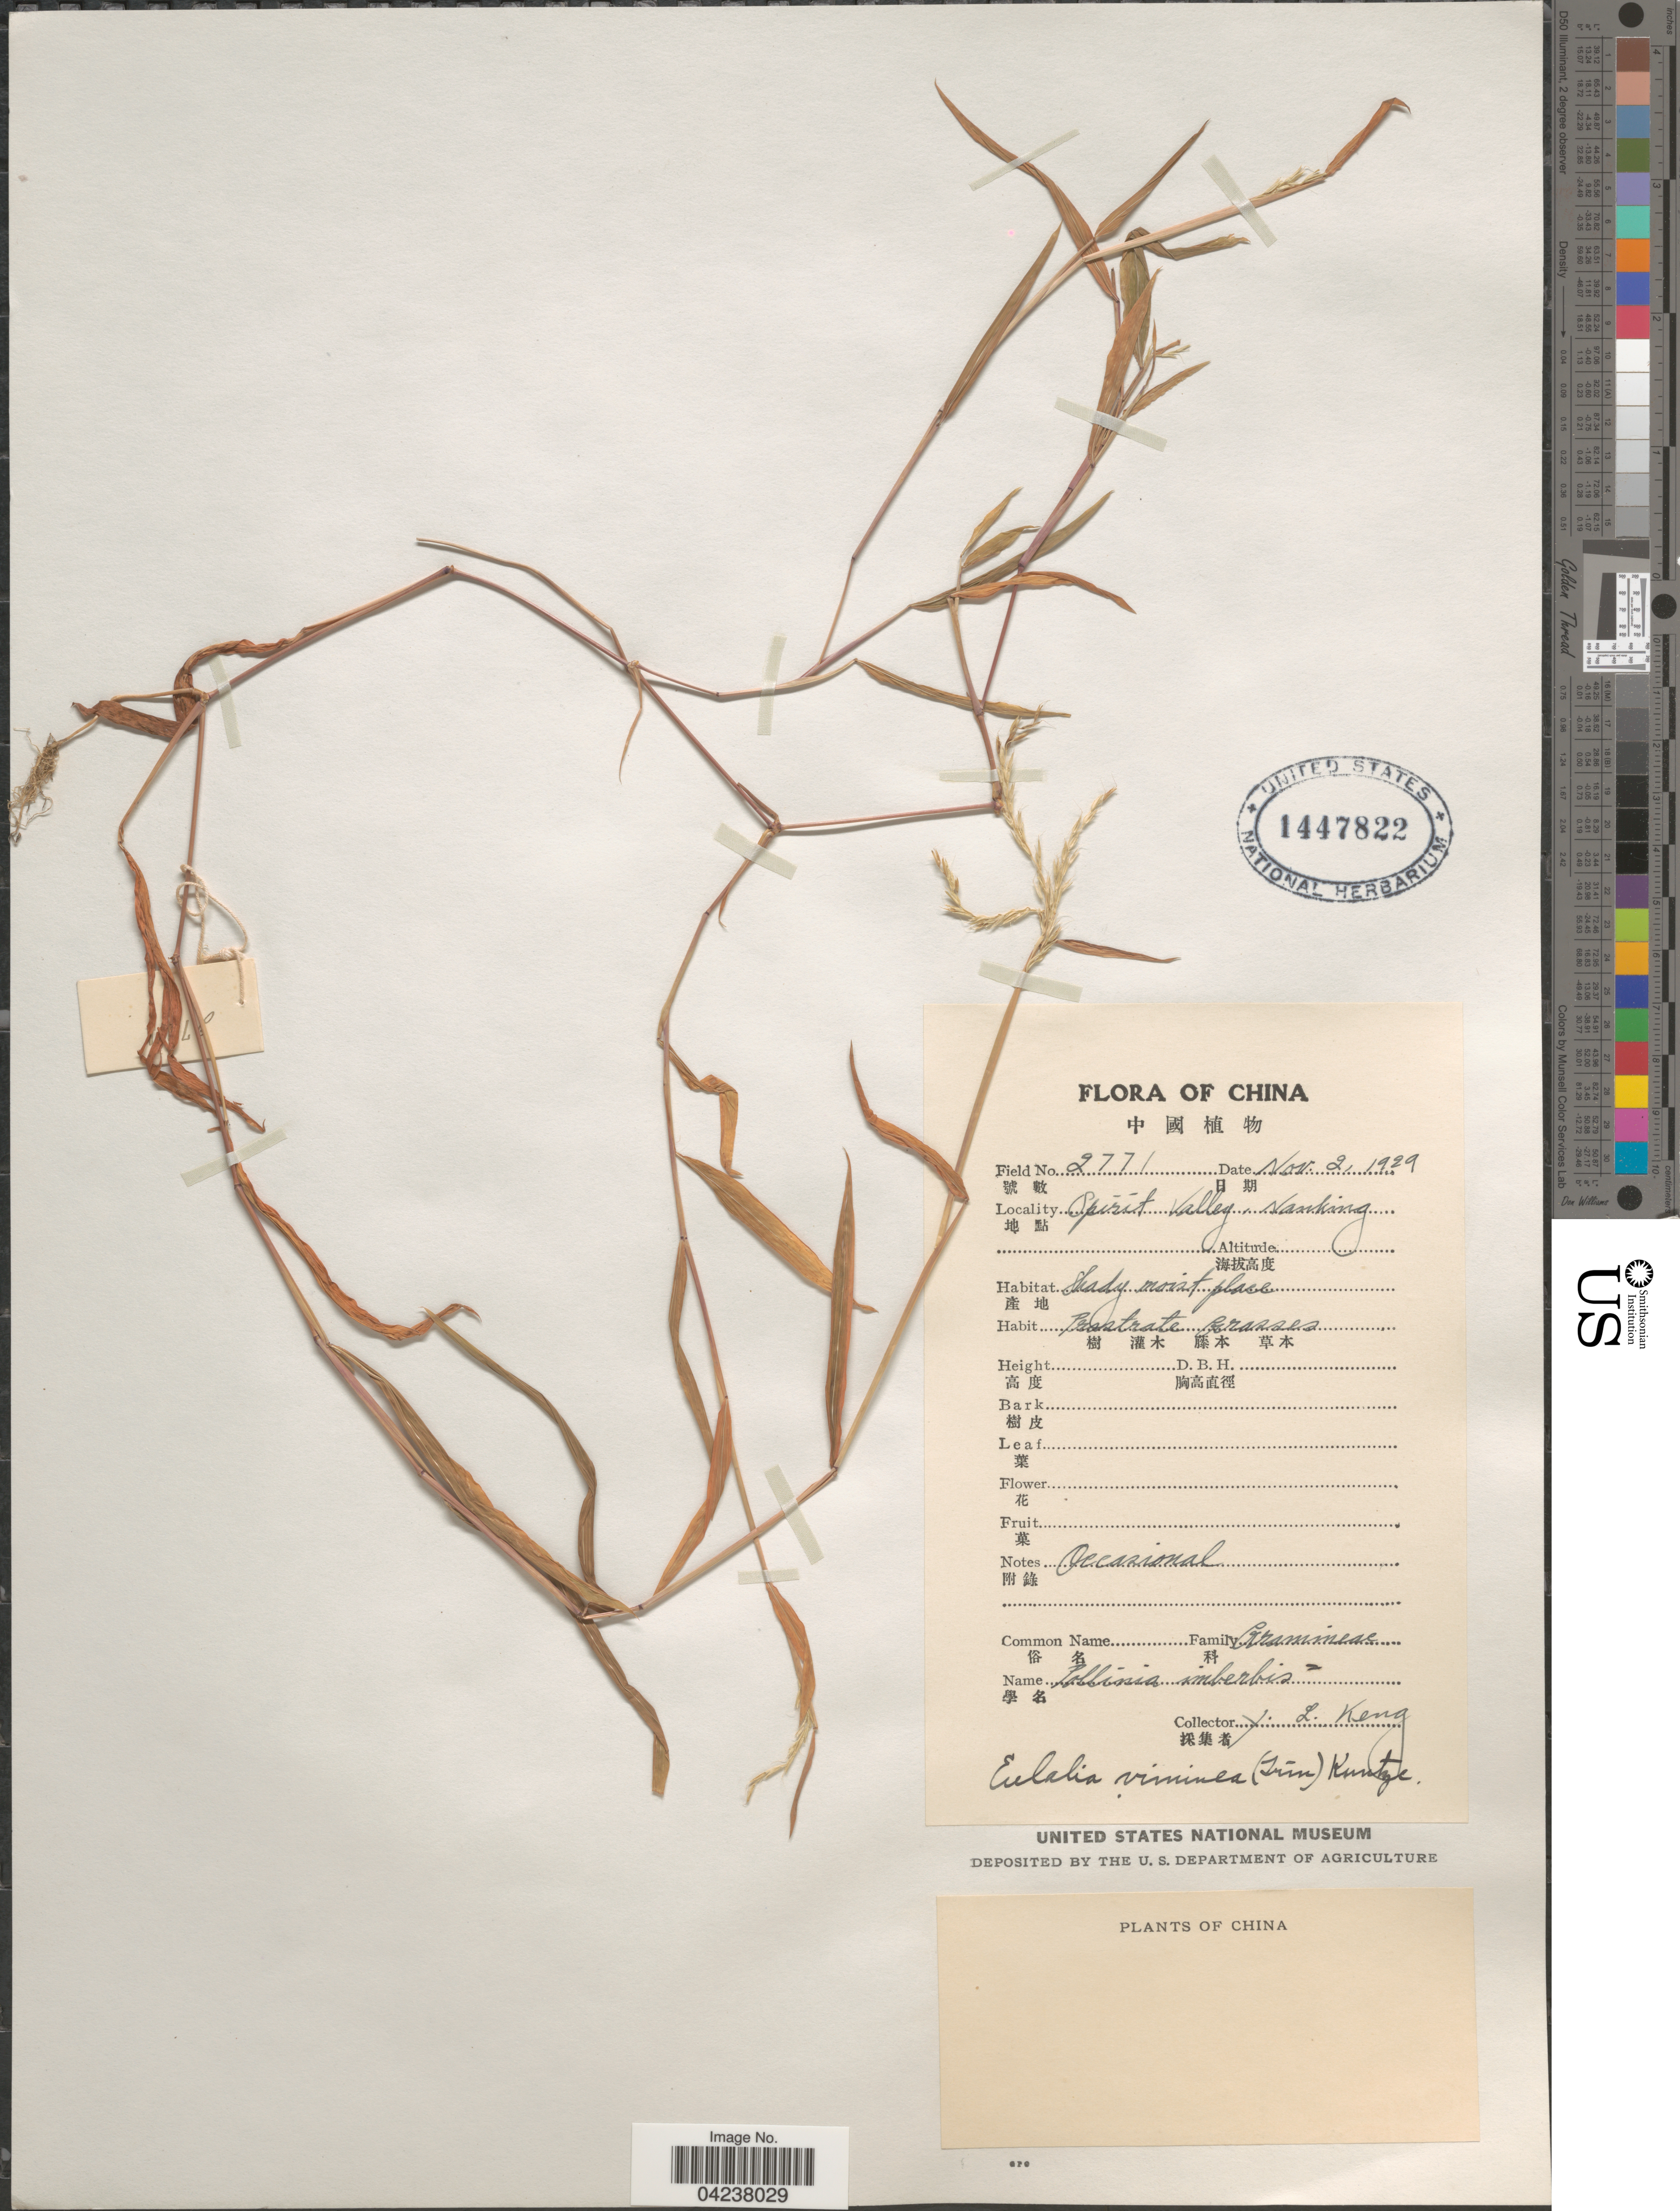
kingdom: Plantae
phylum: Tracheophyta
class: Liliopsida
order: Poales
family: Poaceae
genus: Microstegium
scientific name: Microstegium vimineum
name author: (Trin.) A. Camus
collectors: Y. L. Keng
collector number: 2771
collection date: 1929-10-02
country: China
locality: Spirit Valley, Nanking.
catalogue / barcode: US 1447822